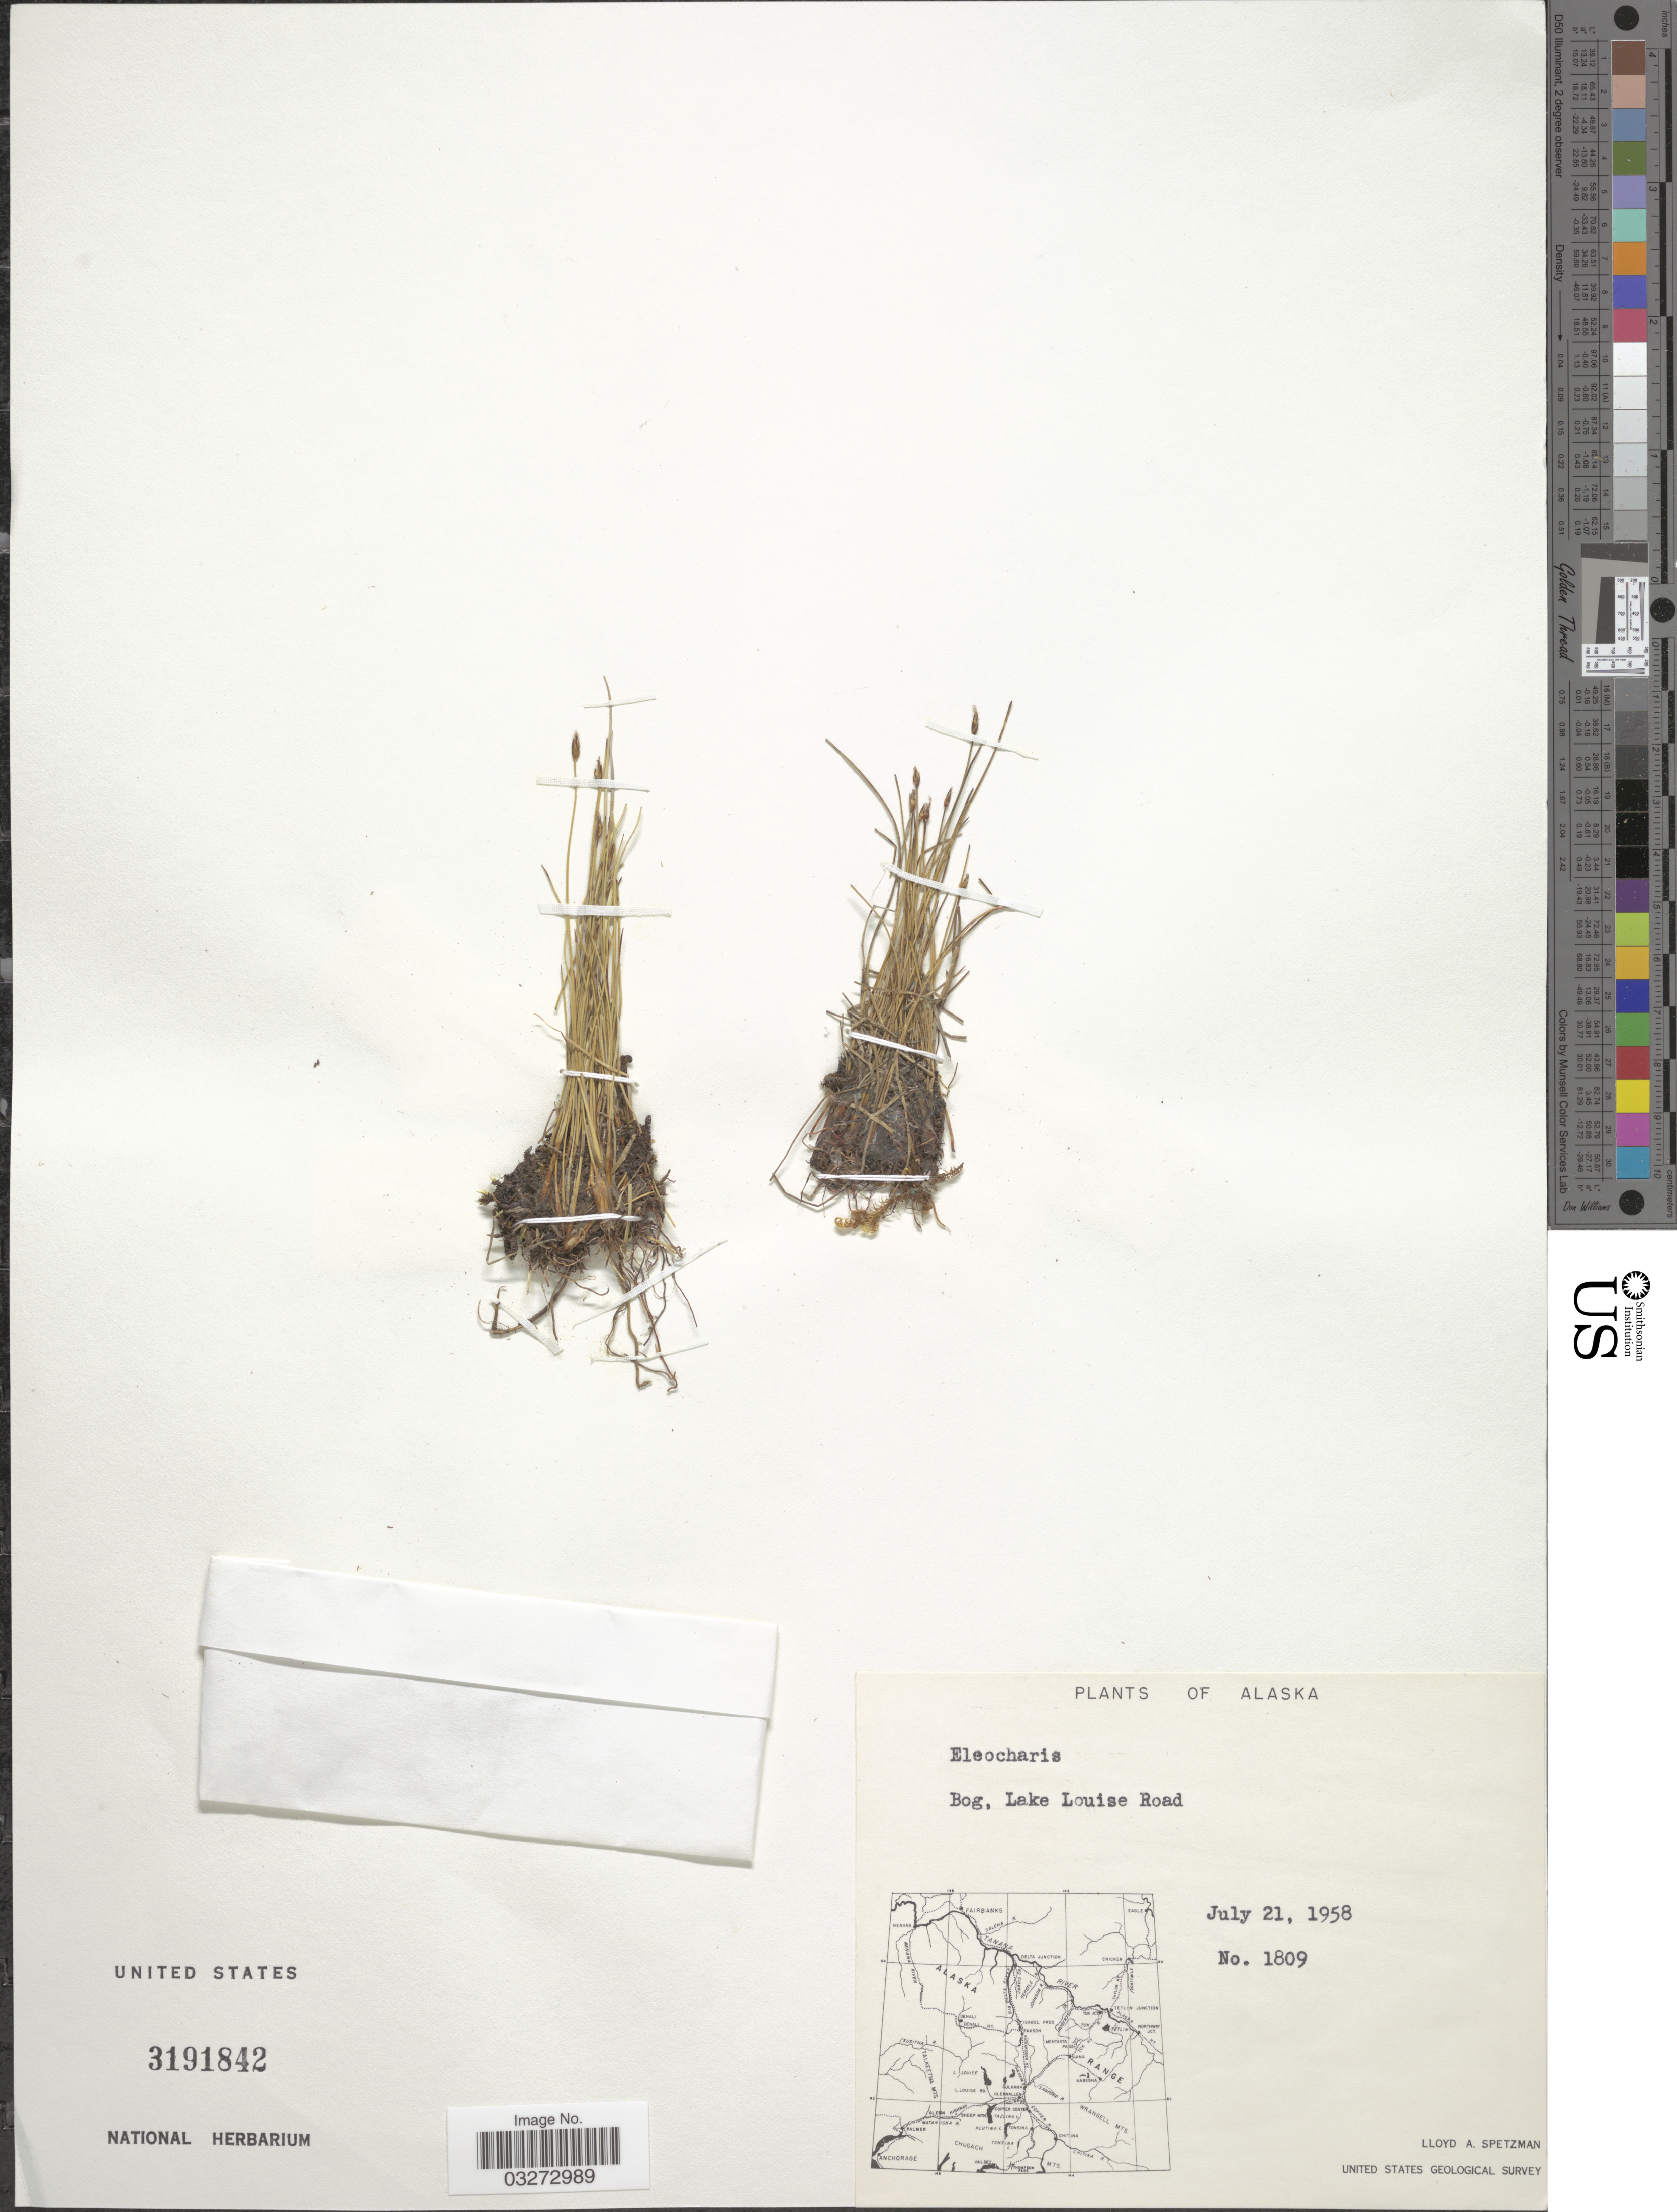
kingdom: Plantae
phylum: Tracheophyta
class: Liliopsida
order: Poales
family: Cyperaceae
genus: Eleocharis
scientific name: Eleocharis sp.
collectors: L. Spetzman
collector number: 1809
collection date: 1958-07-21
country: United States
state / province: Alaska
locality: Bog, Lake Louise Road.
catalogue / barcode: US 3191842